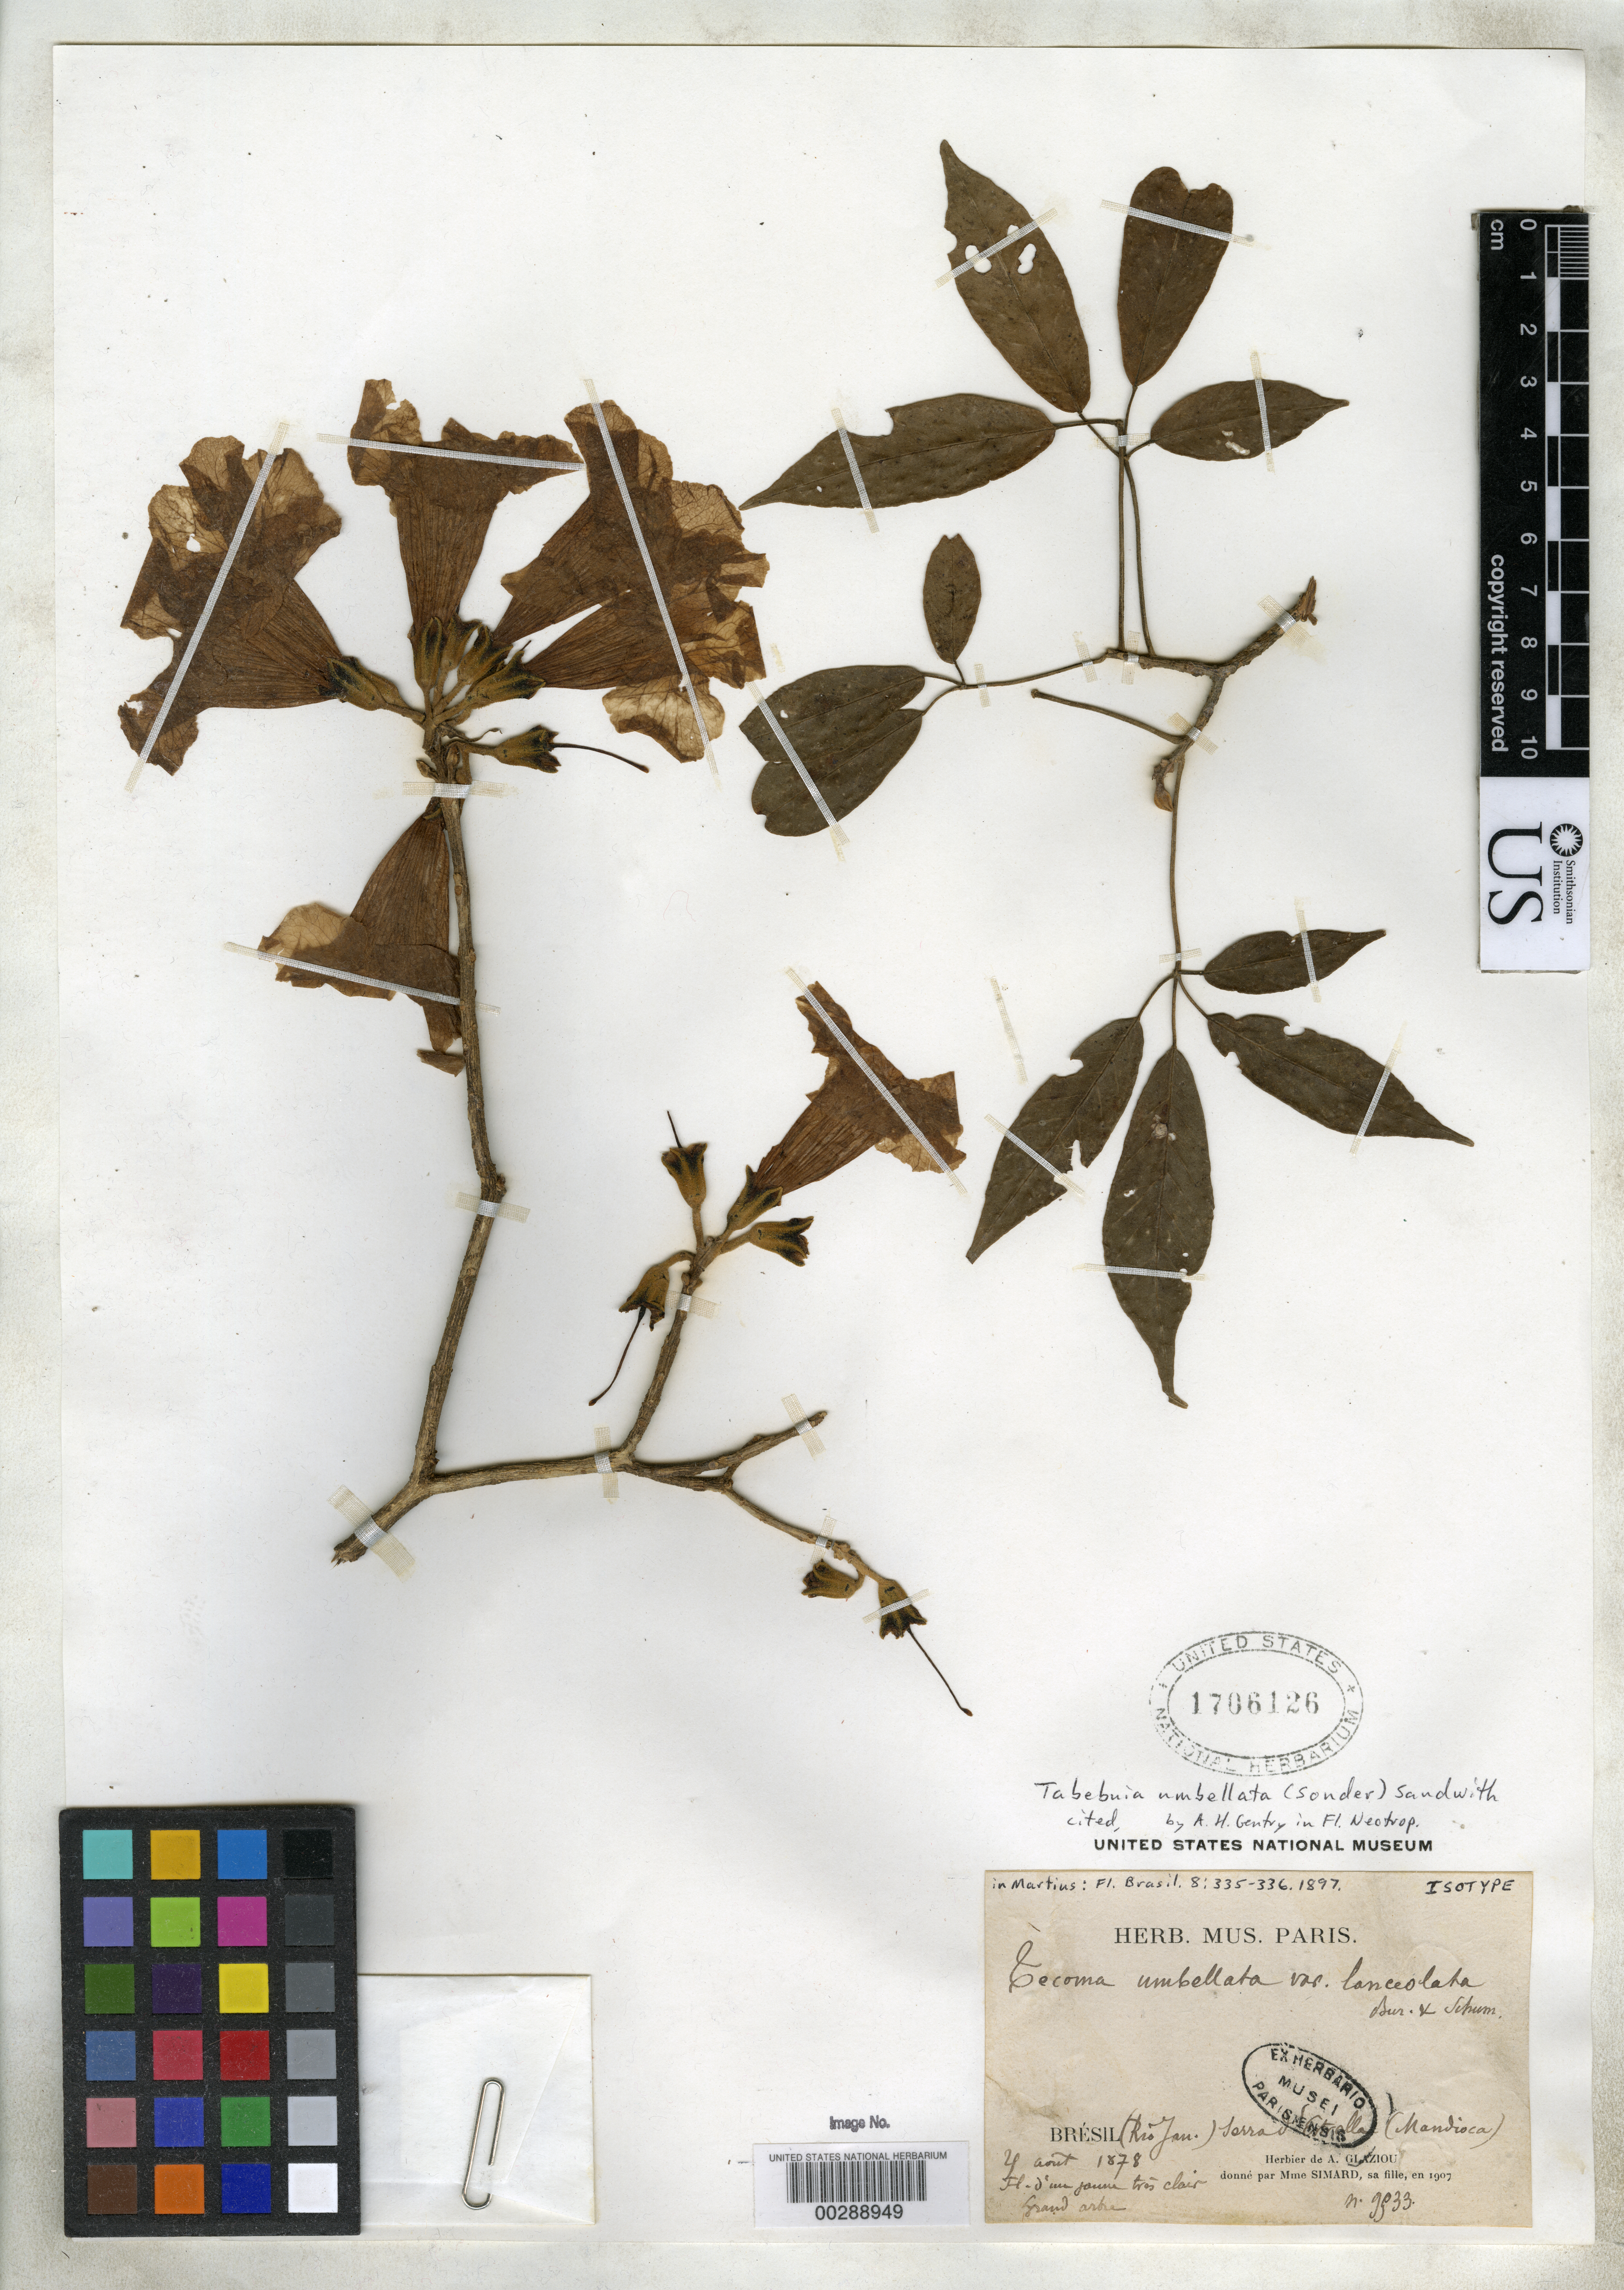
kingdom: Plantae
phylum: Tracheophyta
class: Magnoliopsida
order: Lamiales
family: Bignoniaceae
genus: Tecoma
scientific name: Tecoma umbellata var. lanceolata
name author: Bureau & K. Schum. in Mart.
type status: Isotype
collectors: A. F. M. Glaziou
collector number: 9933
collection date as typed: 04 Aug 1878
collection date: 1878-08-04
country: Brazil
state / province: Rio de Janeiro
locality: Serra d' Estrella prope Mandiocca.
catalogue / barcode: US 1706126